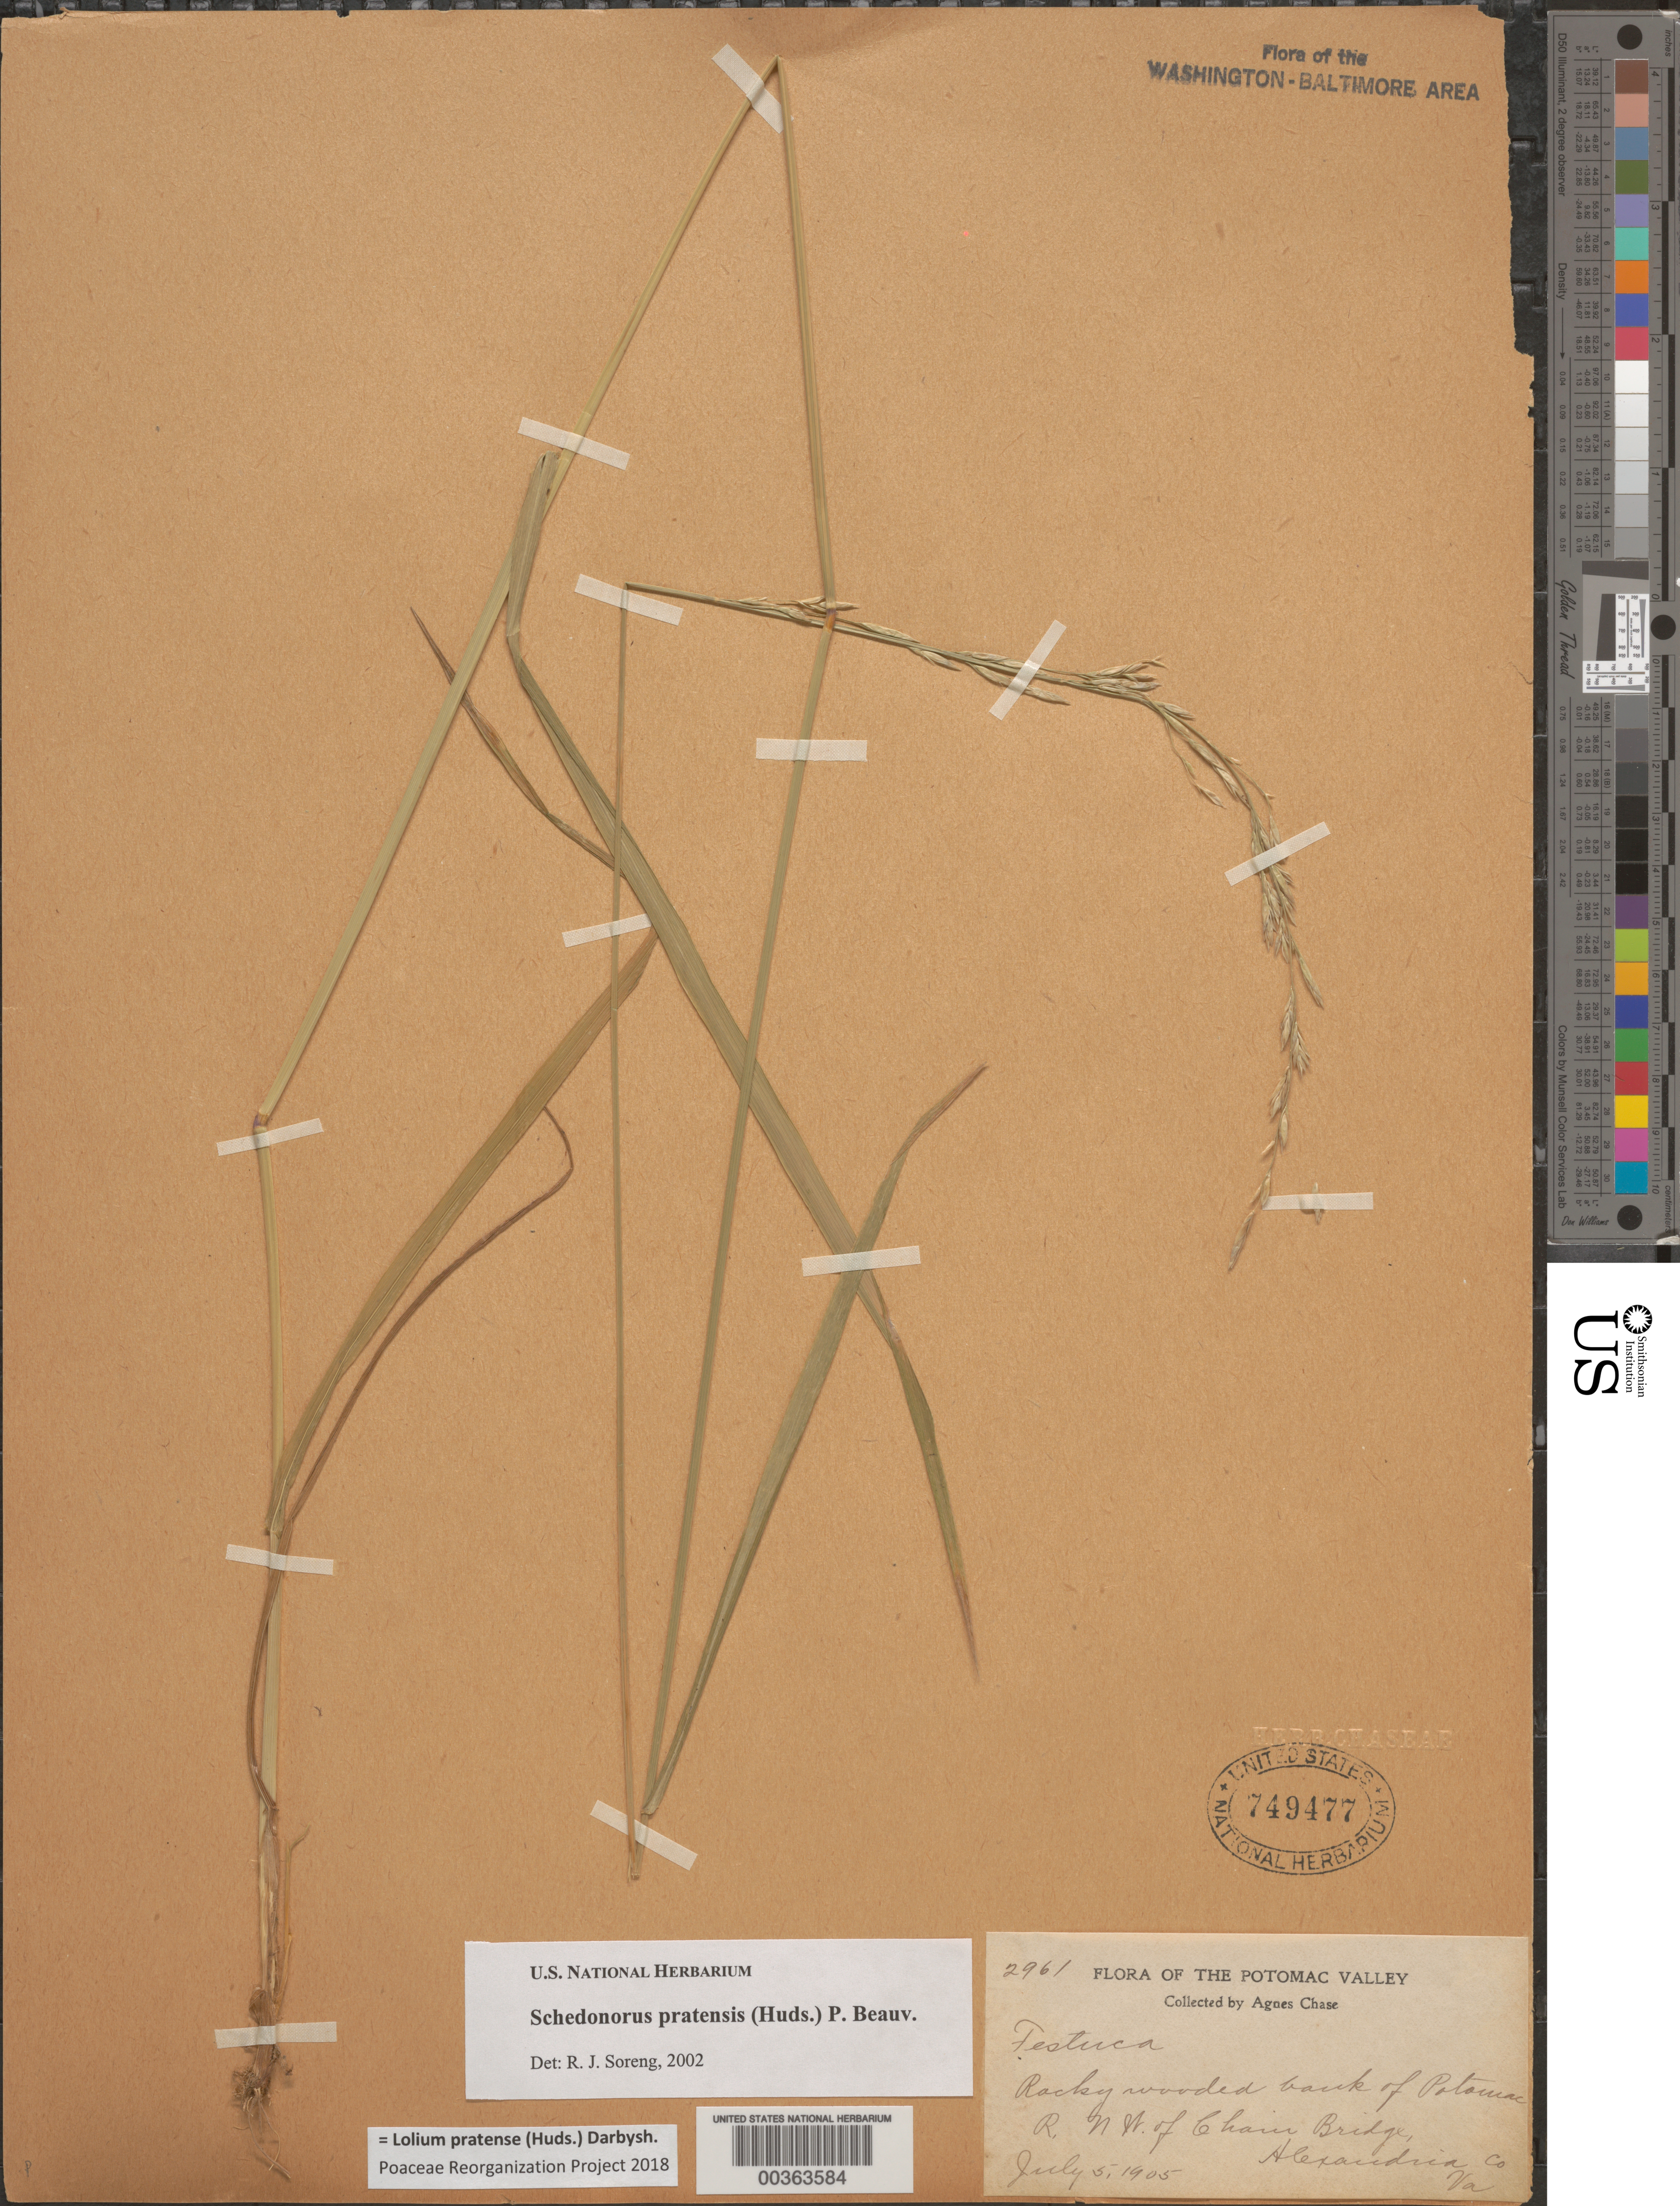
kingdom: Plantae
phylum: Tracheophyta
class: Liliopsida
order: Poales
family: Poaceae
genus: Lolium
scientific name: Lolium pratense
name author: (Huds.) Darbysh.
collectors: A. Chase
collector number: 2961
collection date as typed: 05 Jul 1905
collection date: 1905-07-05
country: United States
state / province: District of Columbia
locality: NW of Chain Bridge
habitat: Rocky wooded bank of Potomac River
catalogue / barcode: US 749477